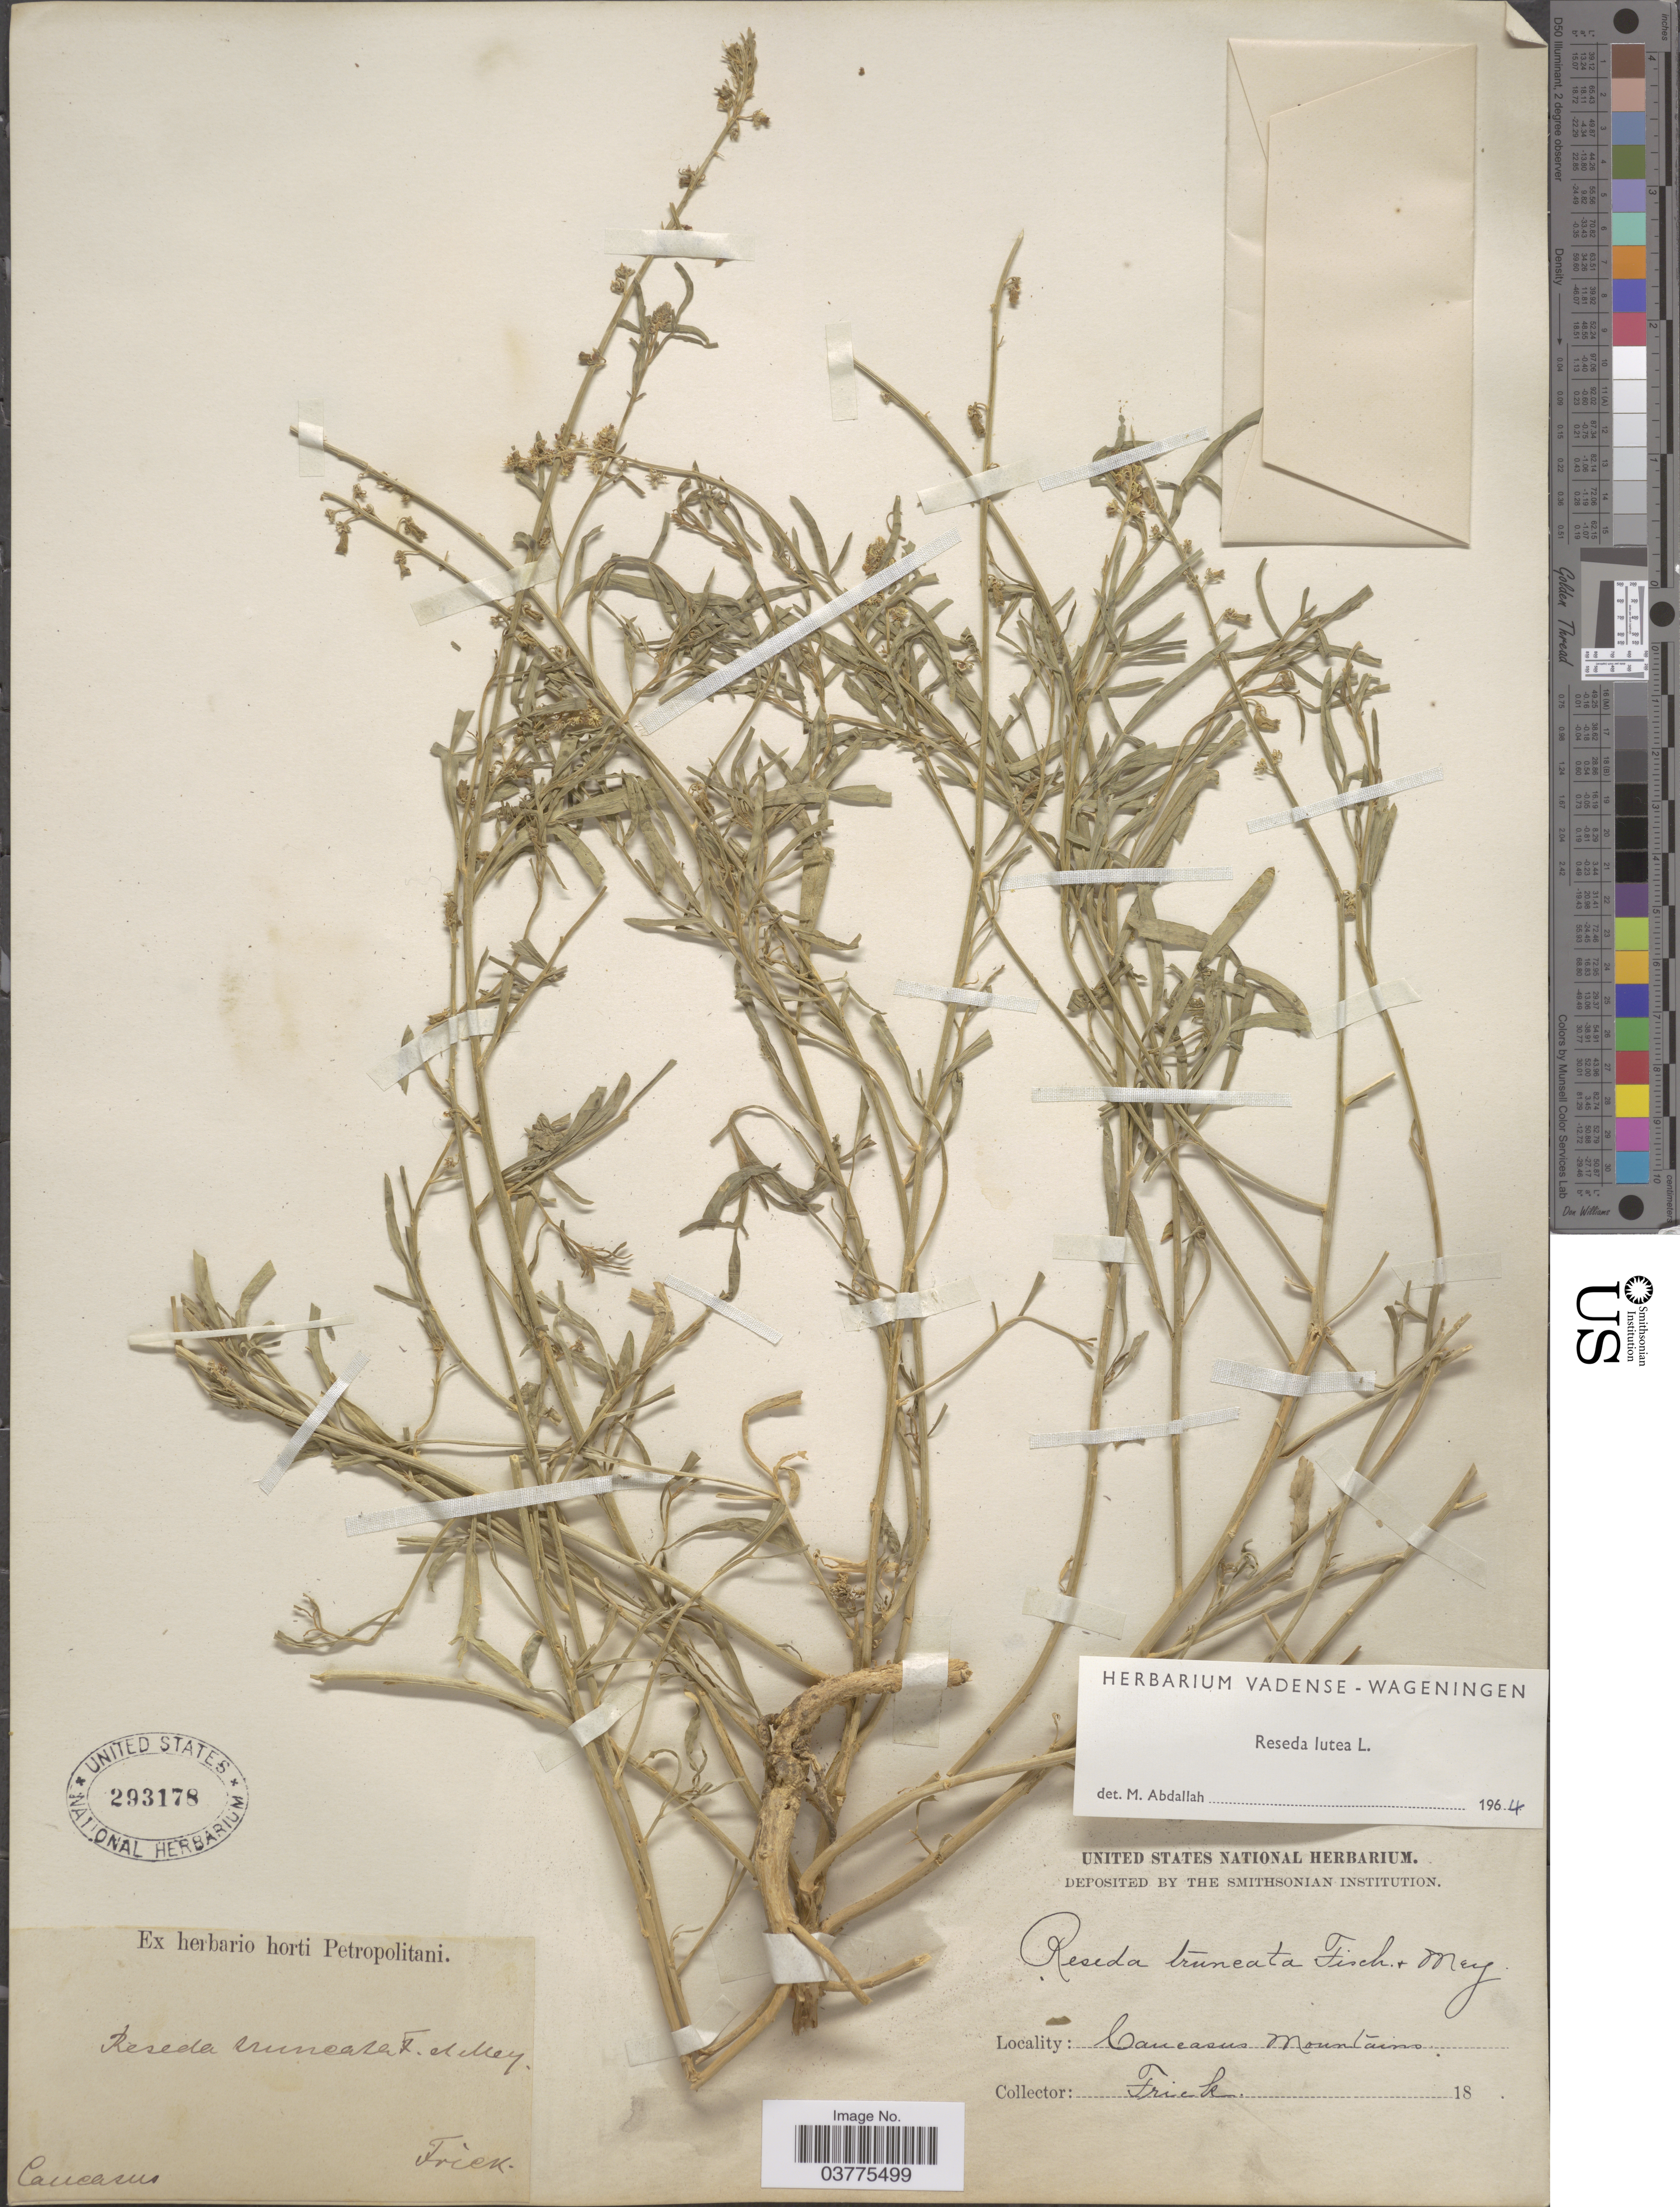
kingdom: Plantae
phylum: Tracheophyta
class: Magnoliopsida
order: Brassicales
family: Resedaceae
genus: Reseda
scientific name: Reseda lutea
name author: L.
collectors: Frick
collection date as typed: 18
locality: Caucasus. Caucasus Mountains.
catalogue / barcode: US 293178